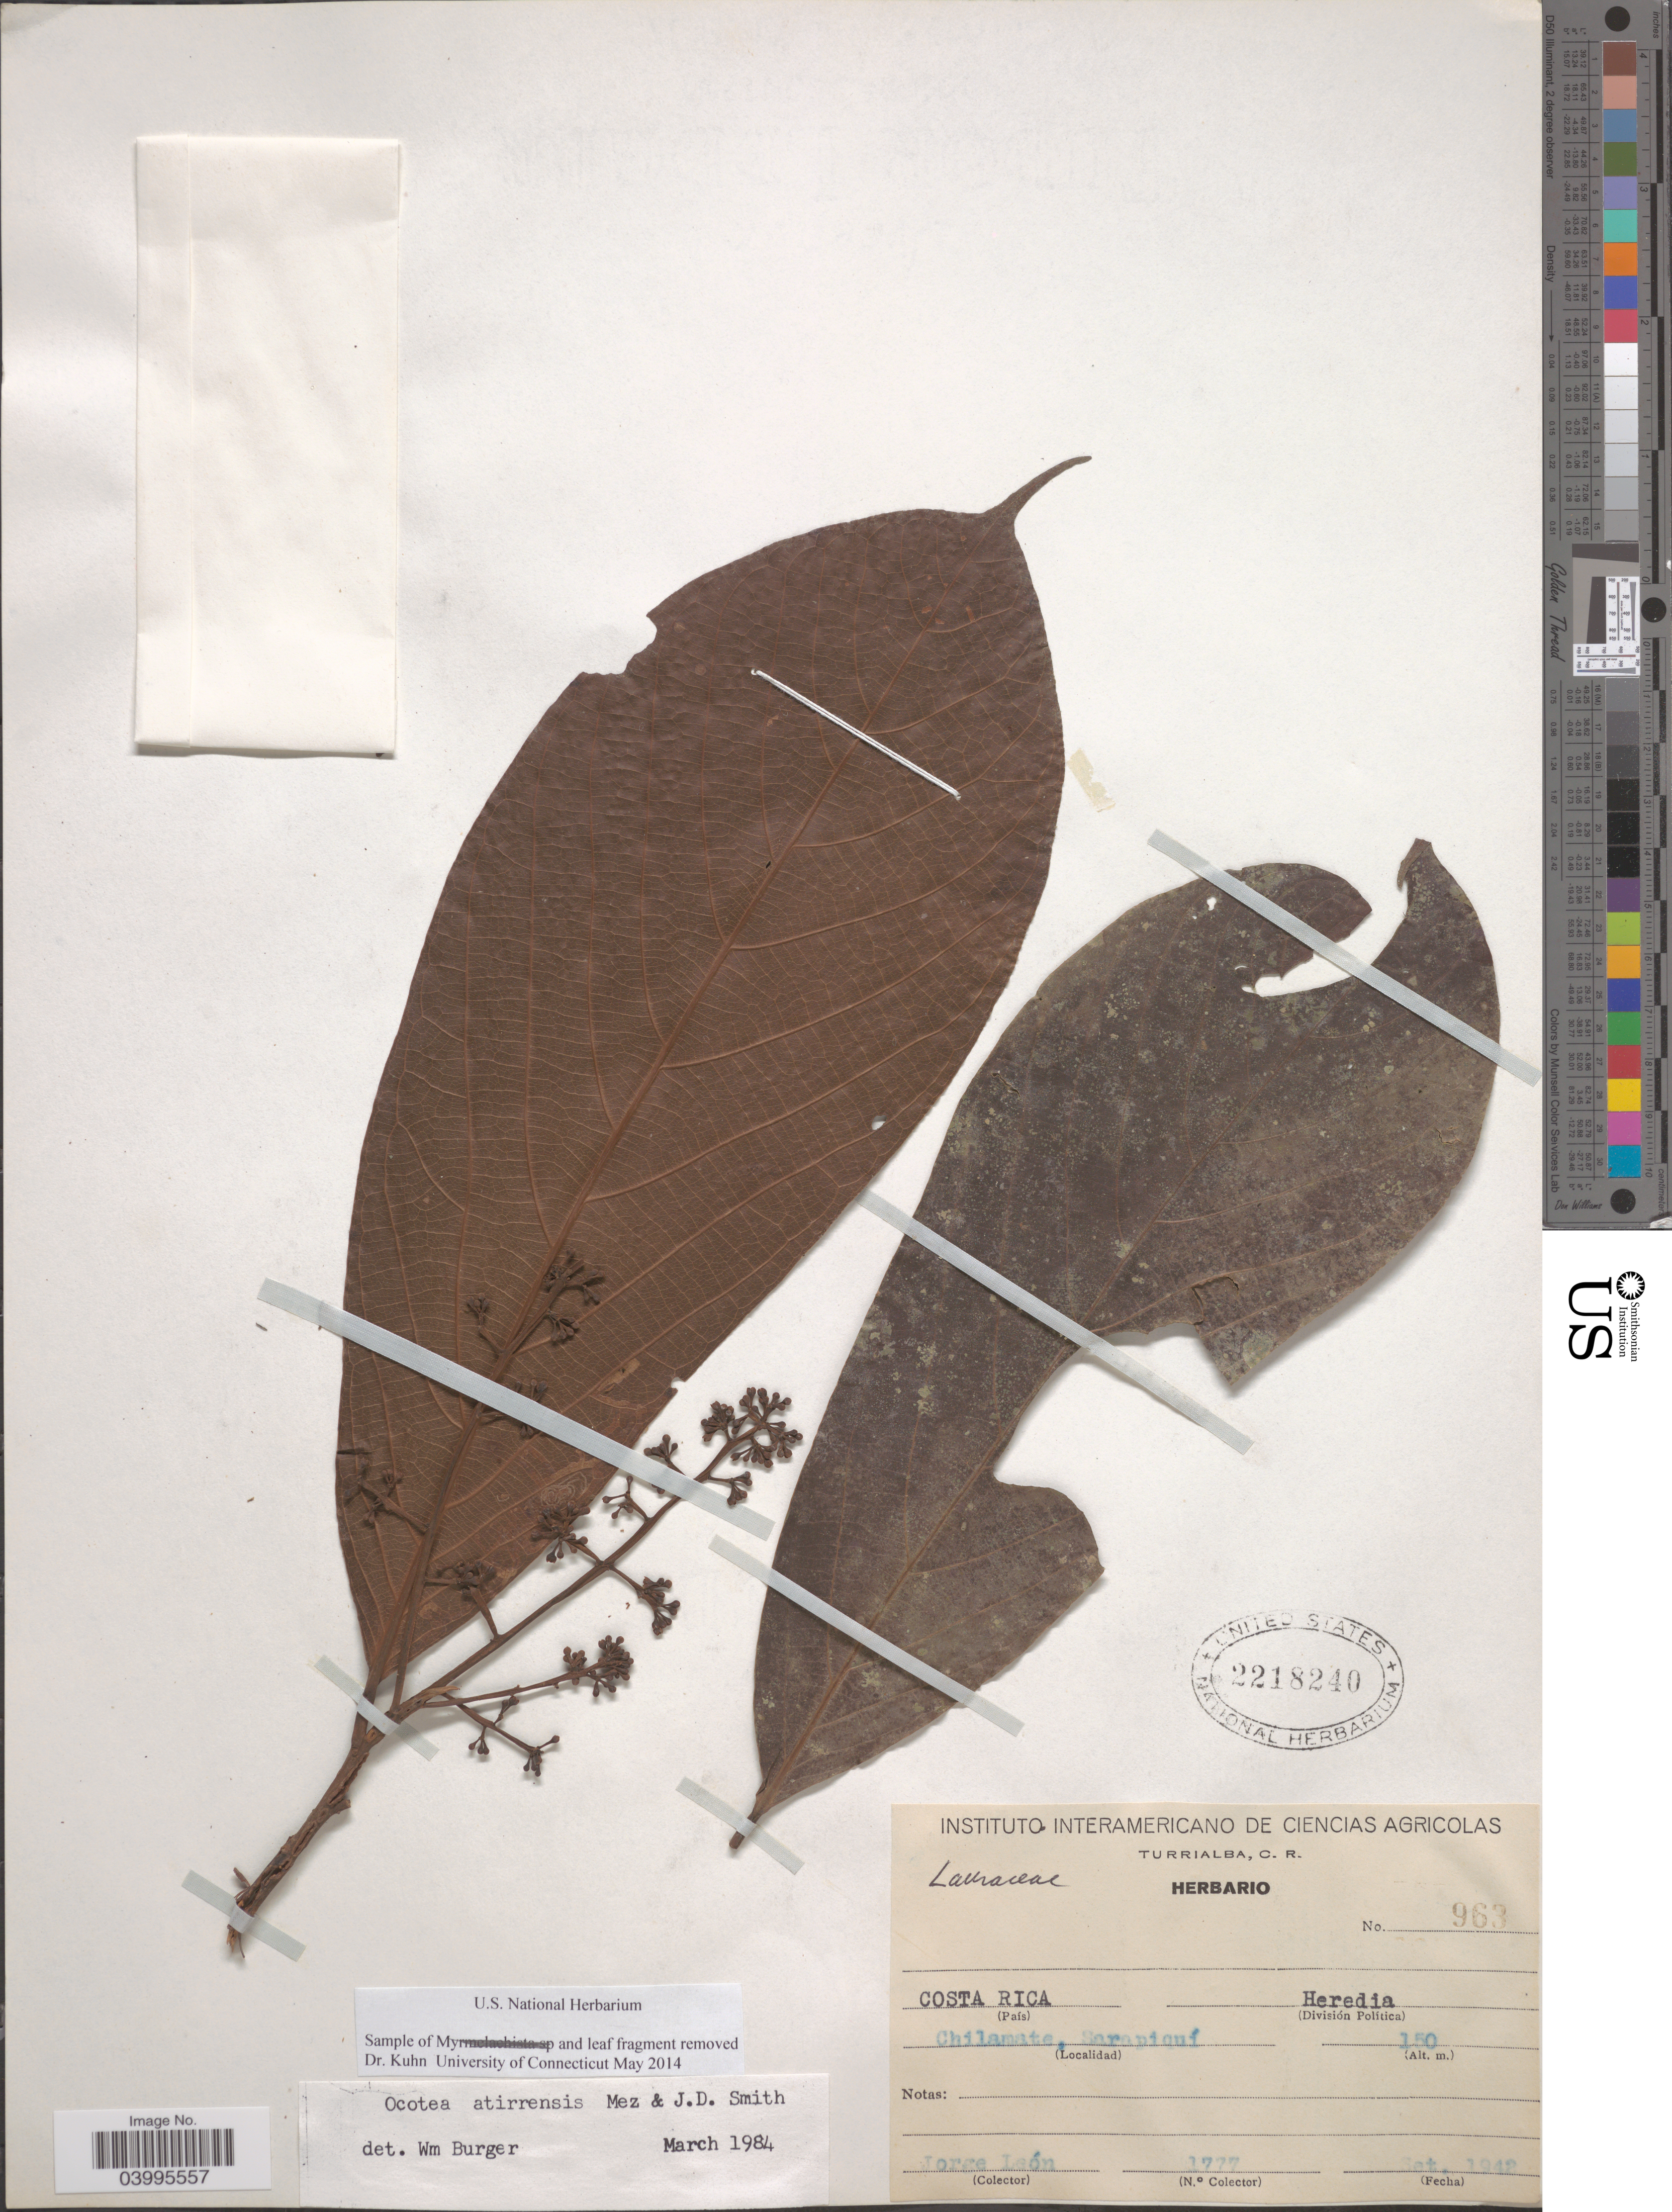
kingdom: Plantae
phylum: Tracheophyta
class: Magnoliopsida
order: Laurales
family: Lauraceae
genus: Ocotea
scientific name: Ocotea atirrensis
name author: Mez & Donn. Sm.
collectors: J. León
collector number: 1777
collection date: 1942-09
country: Costa Rica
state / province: Heredia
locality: Chilamate, Sarapiquí.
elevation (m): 150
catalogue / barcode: US 2218240